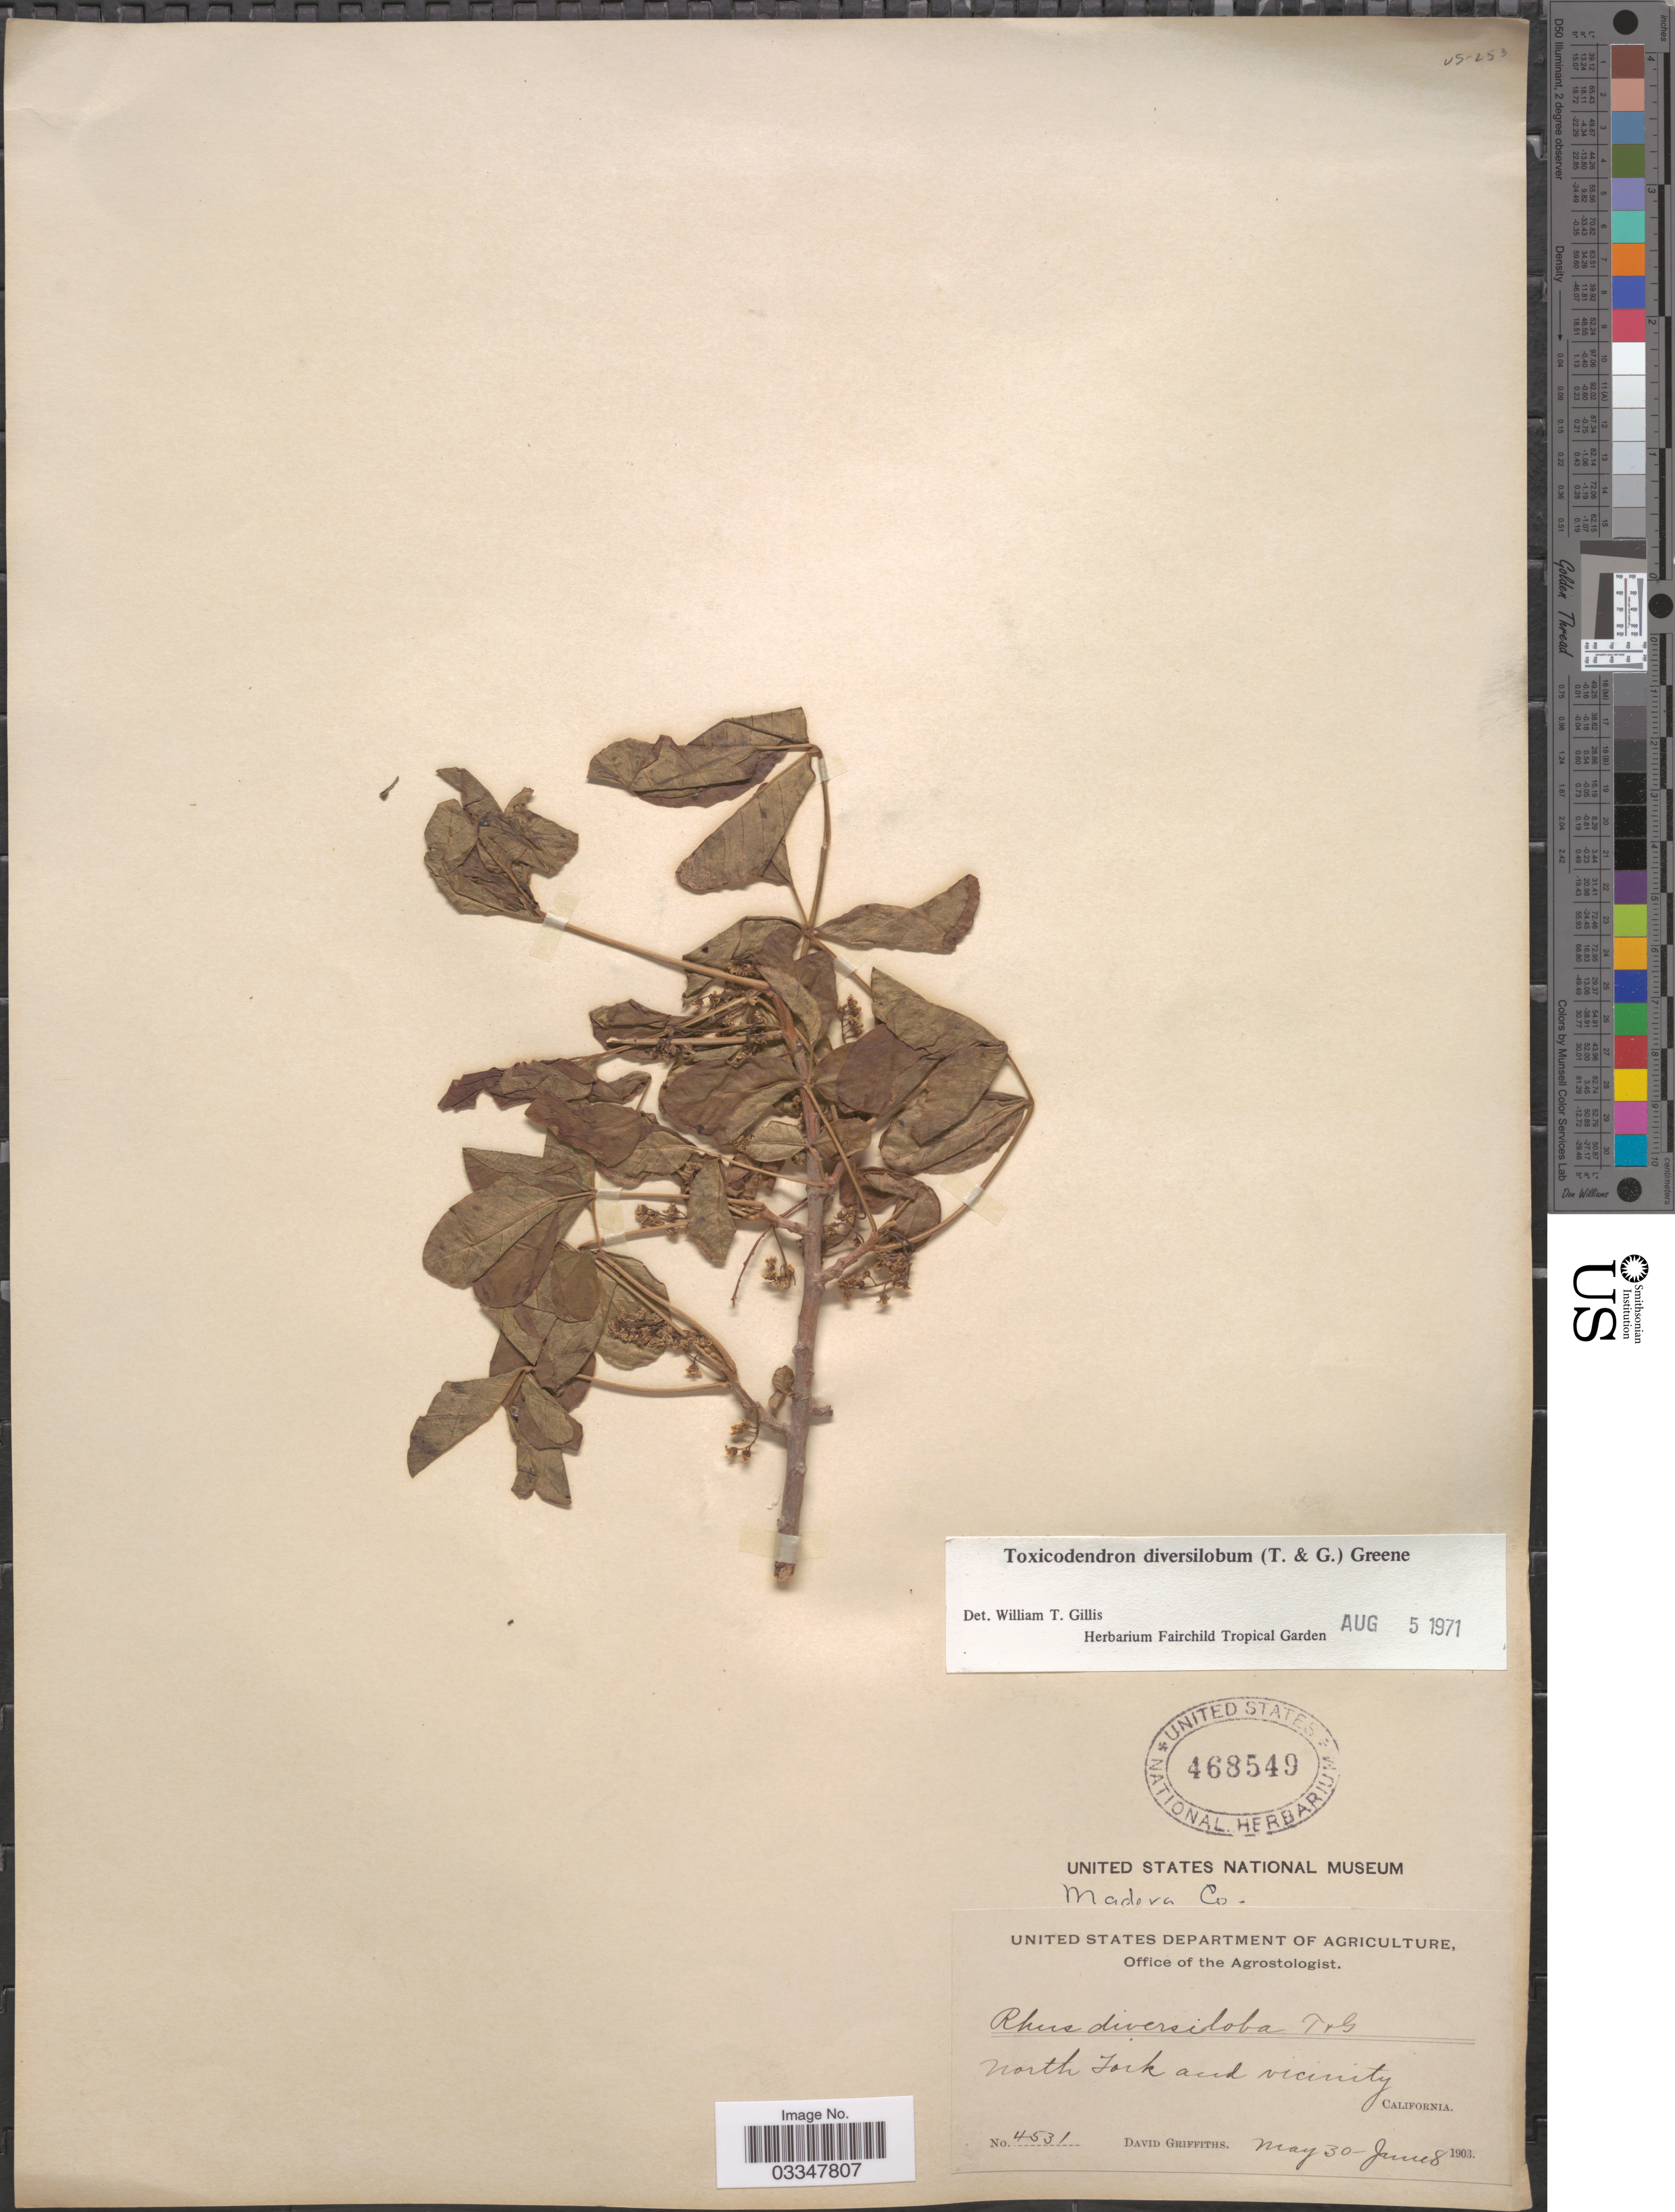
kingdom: Plantae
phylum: Tracheophyta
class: Magnoliopsida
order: Sapindales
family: Anacardiaceae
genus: Toxicodendron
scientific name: Toxicodendron diversilobum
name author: (Torr. & A. Gray) Greene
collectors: D. Griffiths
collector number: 4531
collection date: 1903-05-30/1903-06-08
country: United States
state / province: California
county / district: Madera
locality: Madera Co. North Fork and vicinity.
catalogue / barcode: US 468549